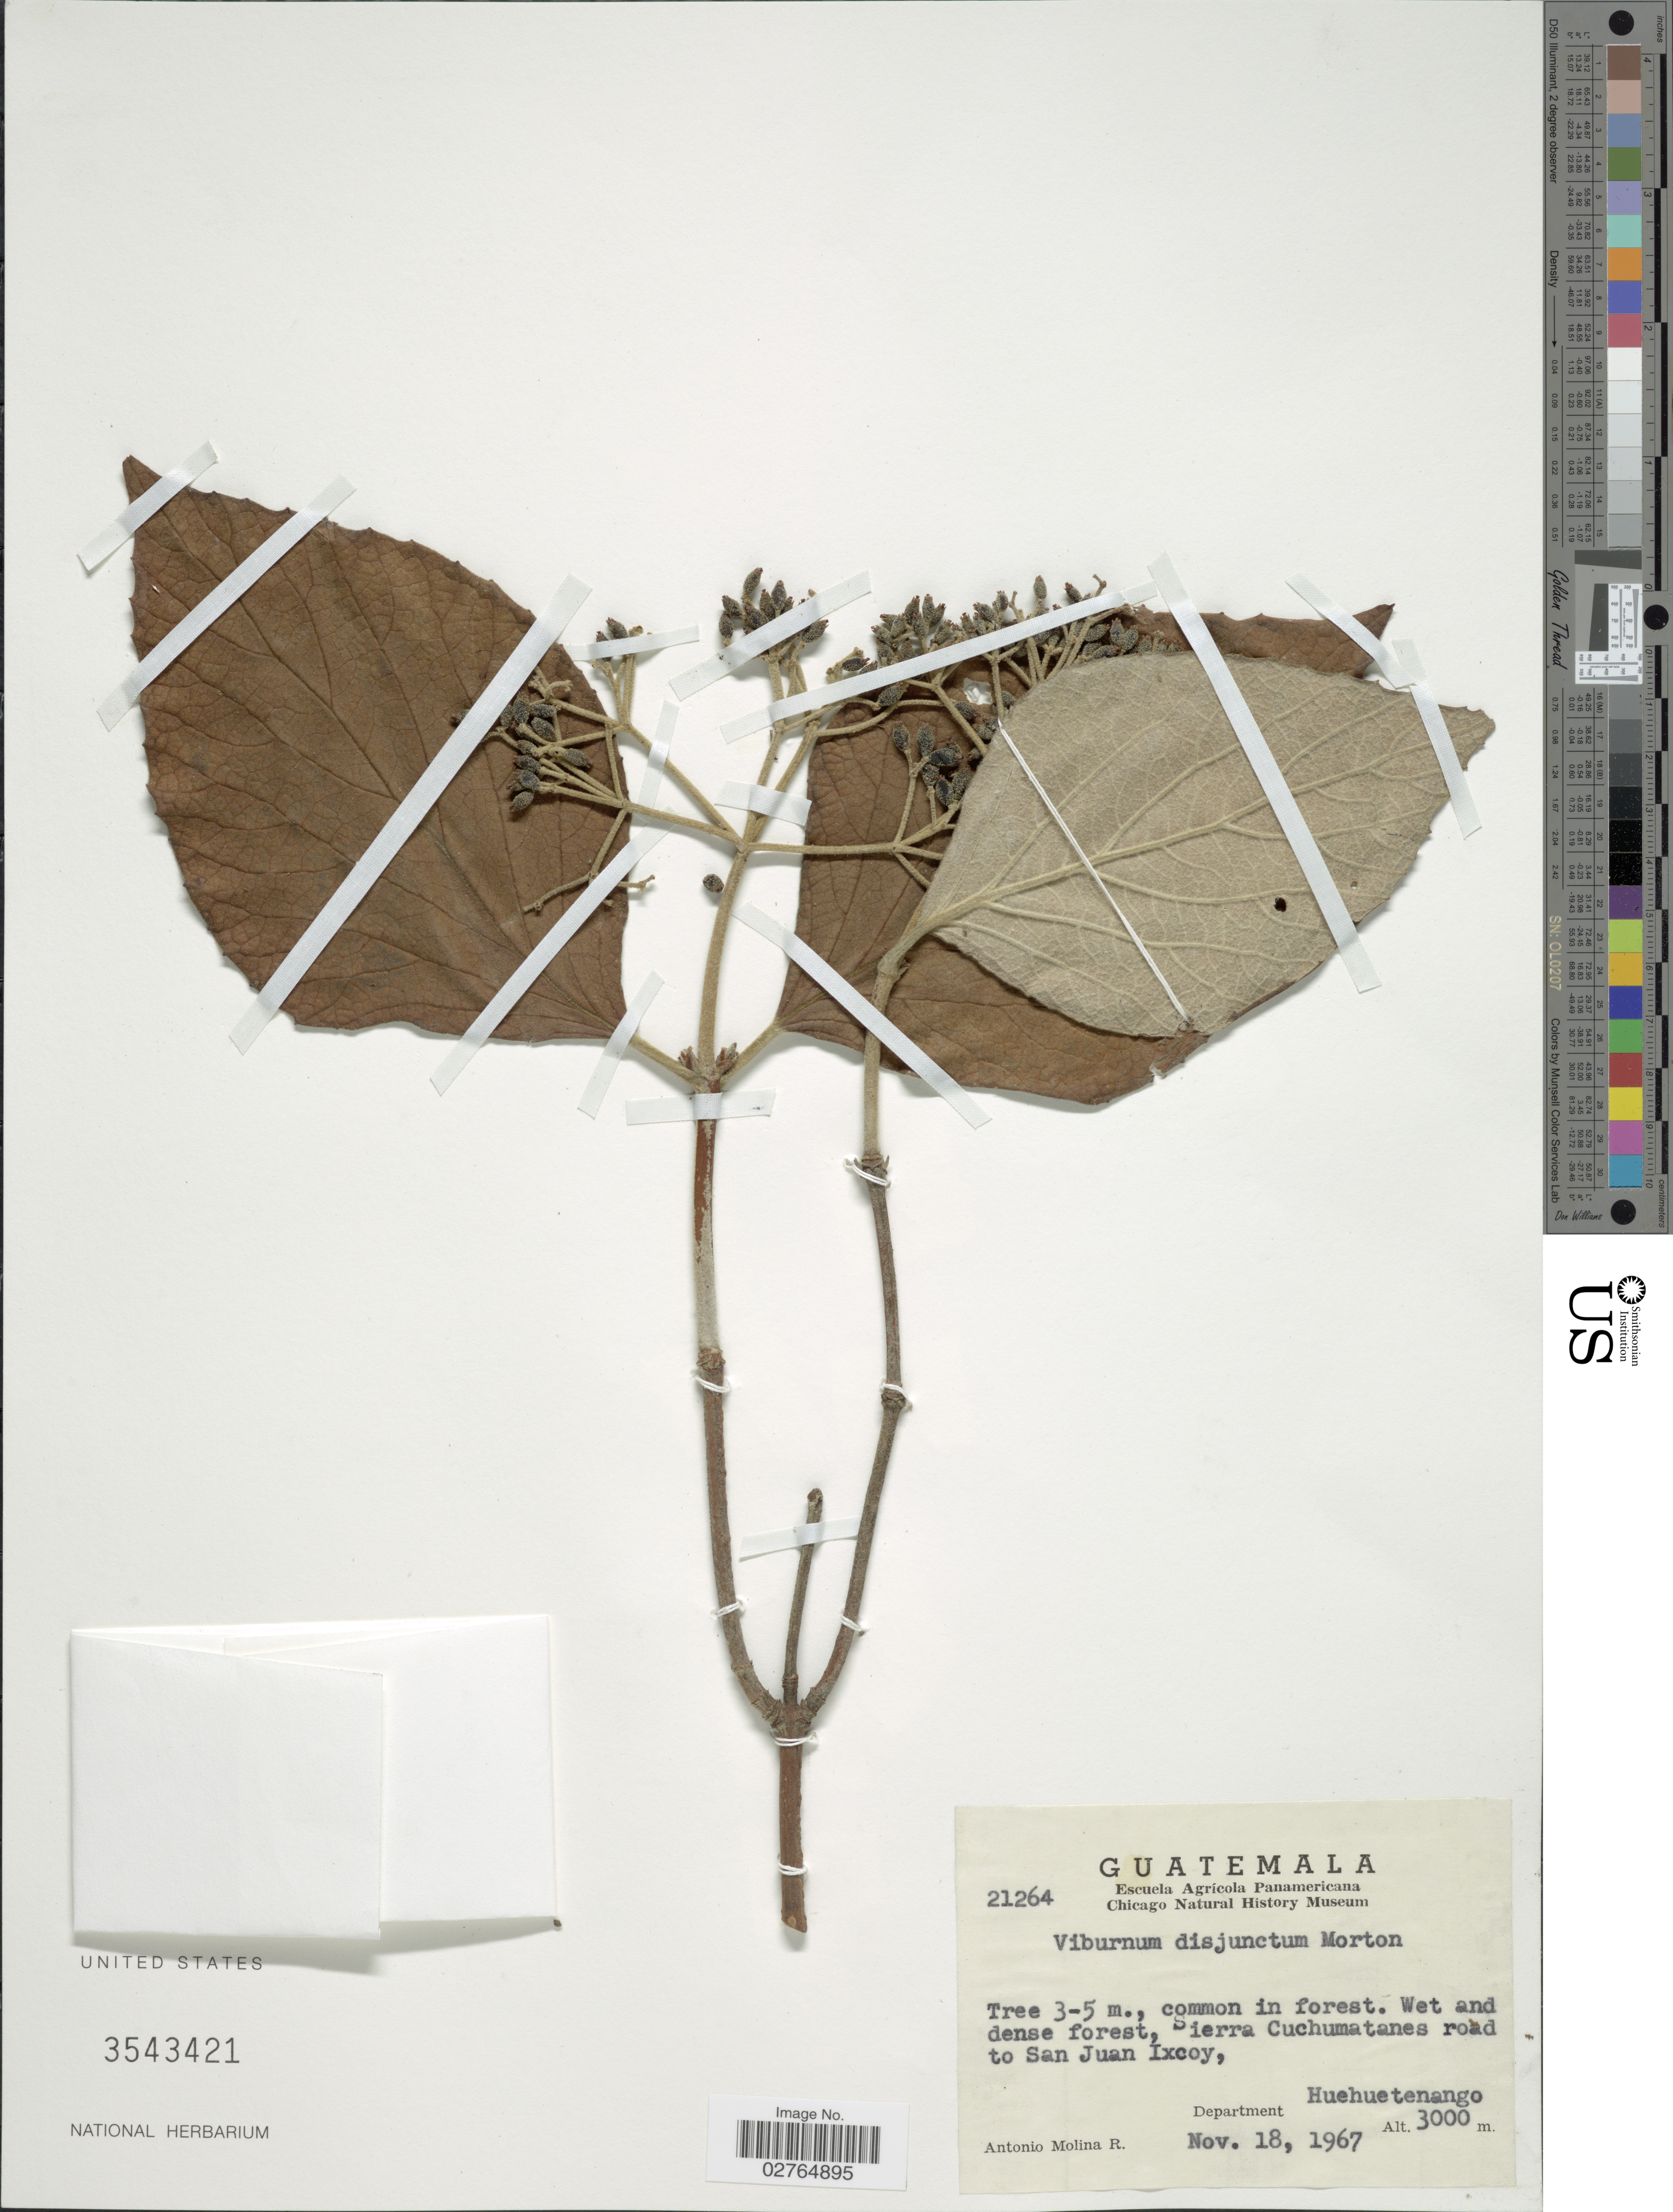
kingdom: Plantae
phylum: Tracheophyta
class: Magnoliopsida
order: Dipsacales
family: Viburnaceae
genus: Viburnum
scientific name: Viburnum jucundum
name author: C.V. Morton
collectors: A. Molina R.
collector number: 21264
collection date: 1967-11-18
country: Guatemala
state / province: Huehuetenango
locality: Sierra Cuchumatanes, road to San Juan Ixcoy, Department Huehuetenango.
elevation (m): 3000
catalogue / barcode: US 3543421